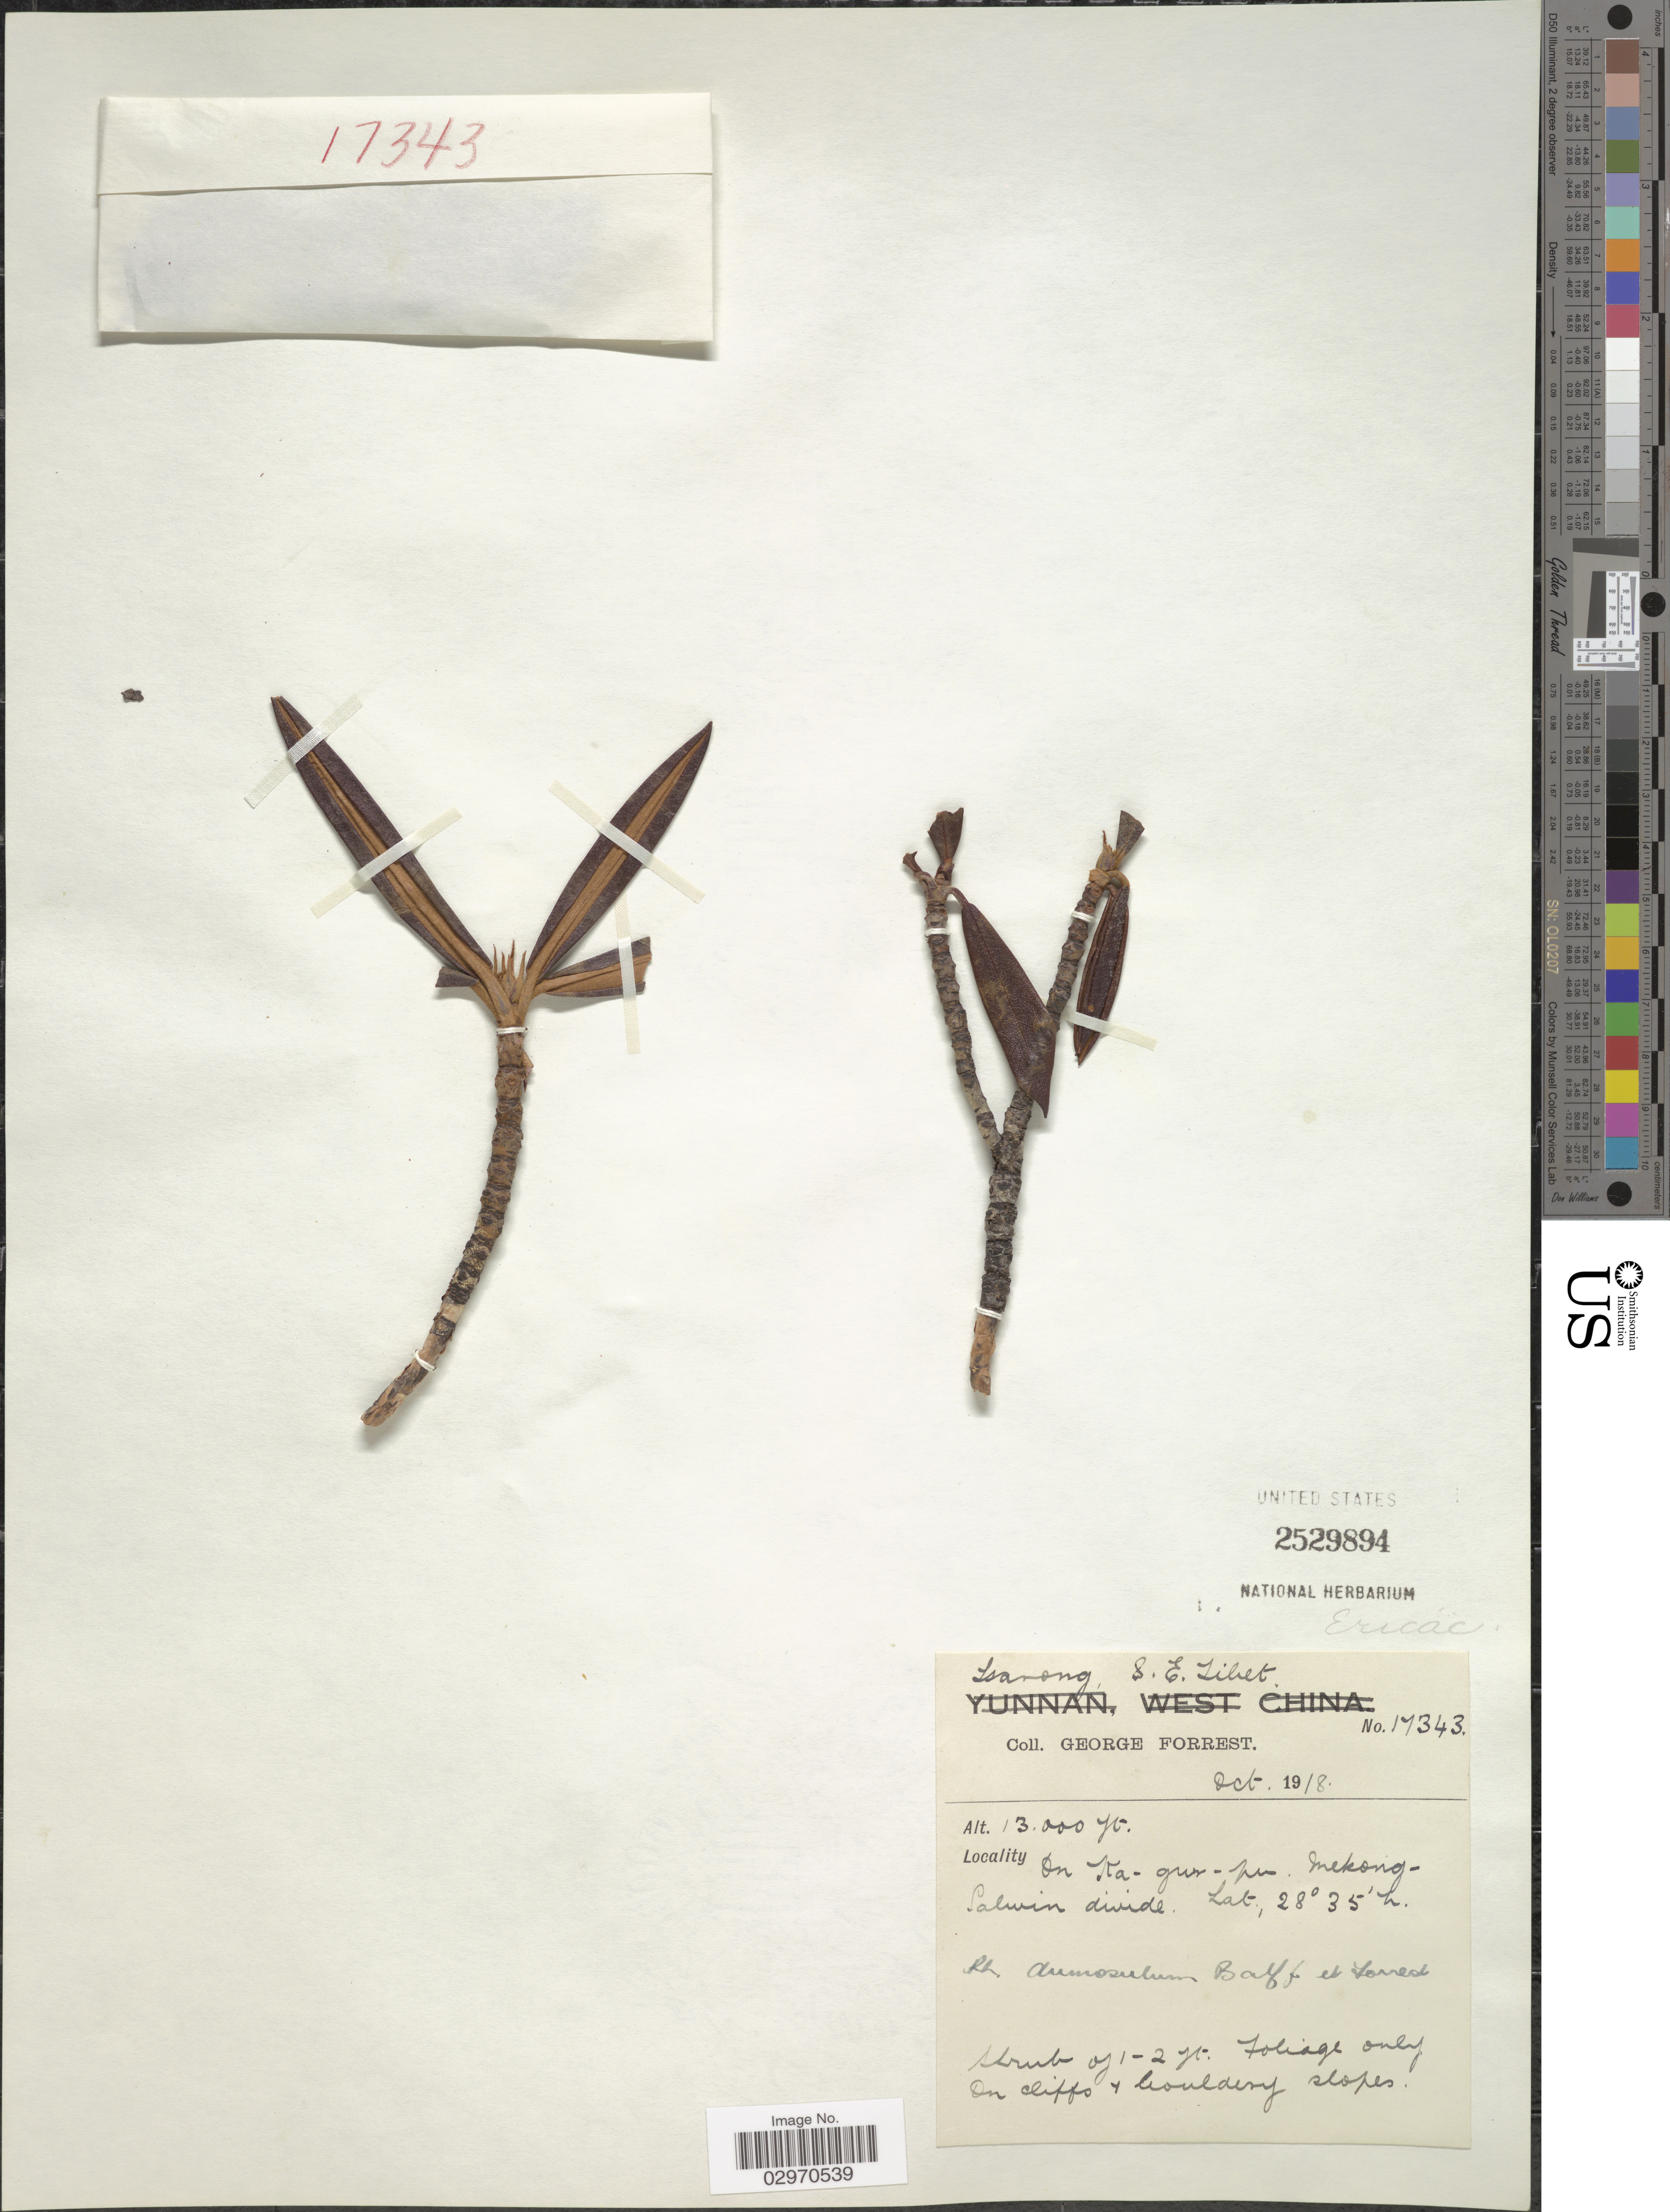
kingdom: Plantae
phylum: Tracheophyta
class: Magnoliopsida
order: Ericales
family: Ericaceae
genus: Rhododendron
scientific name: Rhododendron dumosulum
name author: Balf. f. & Forrest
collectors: G. Forrest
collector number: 17343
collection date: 1918-10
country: China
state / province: Xizang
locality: Tsarong, S.E. Tibet. On Ka-gwr-pu. Mekong-Salwin divide.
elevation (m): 3962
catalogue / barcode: US 2529894